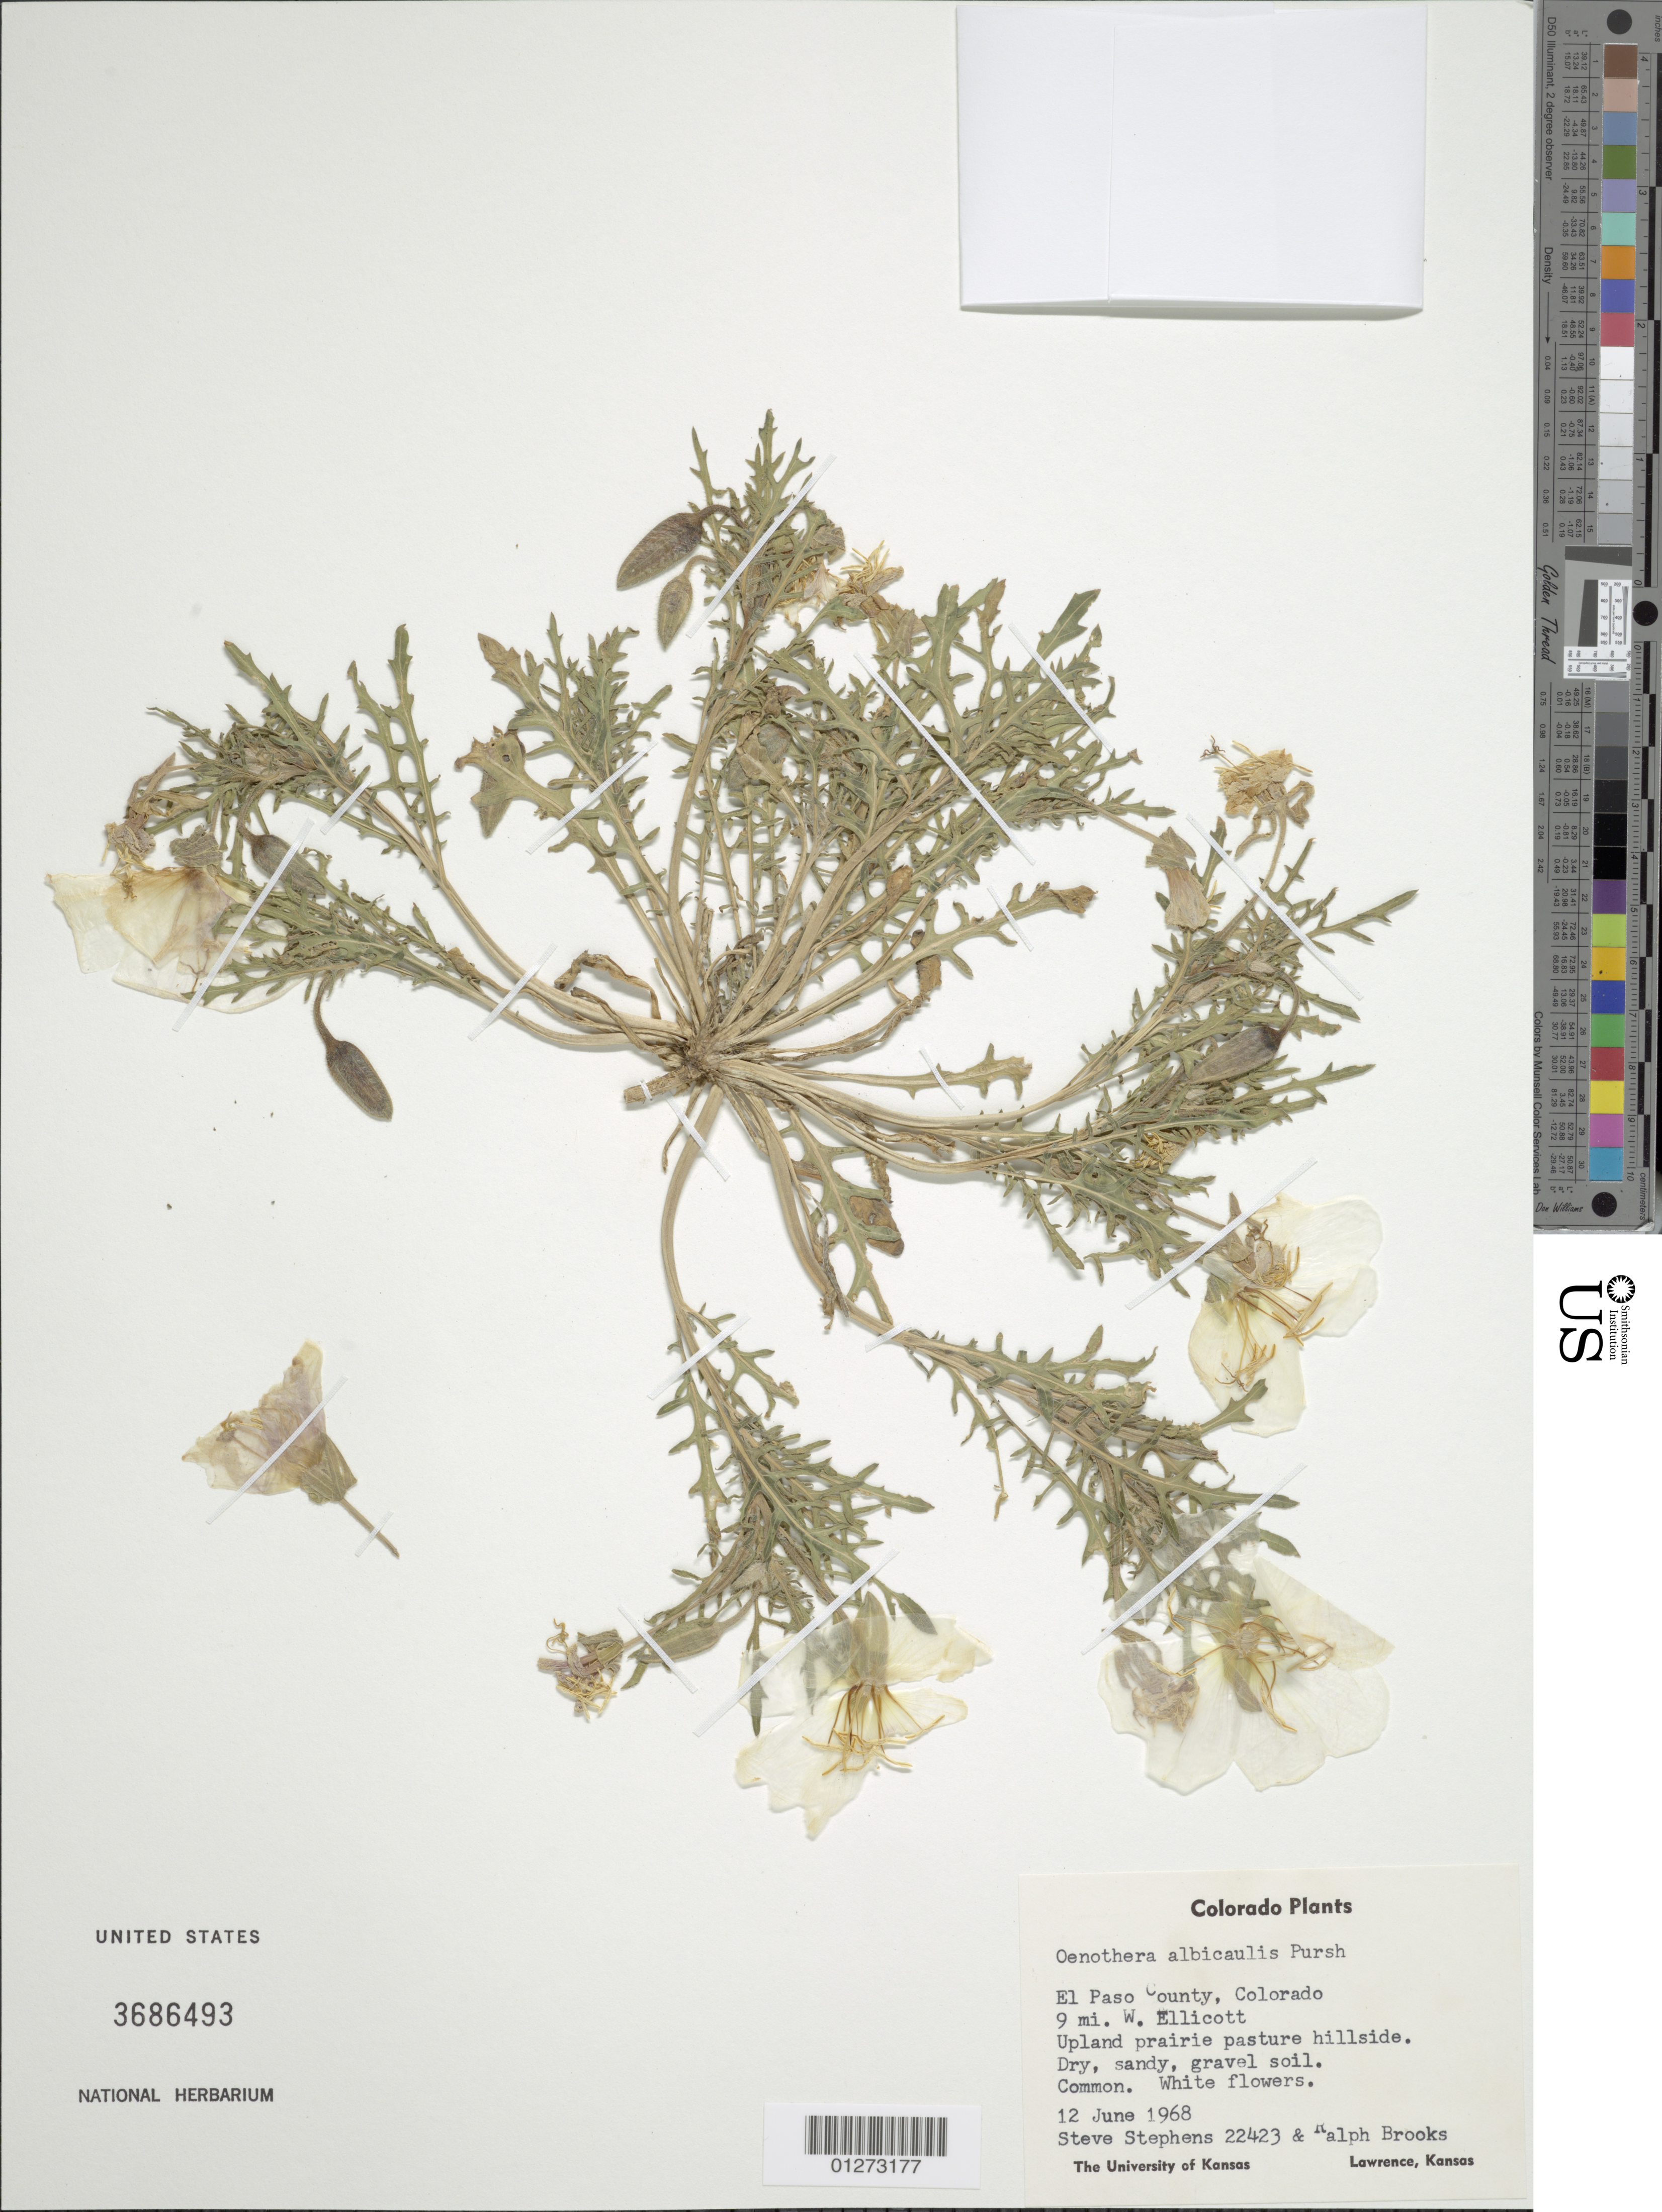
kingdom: Plantae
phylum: Tracheophyta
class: Magnoliopsida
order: Myrtales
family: Onagraceae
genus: Oenothera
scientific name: Oenothera albicaulis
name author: Pursh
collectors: S. Stephens & R. E. Brooks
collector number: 22423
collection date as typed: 12 June 1968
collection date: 1968-06-12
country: United States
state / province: Colorado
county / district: El Paso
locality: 9 mi W Ellicott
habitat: Upland prairie pasture hillside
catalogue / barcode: US 3686493